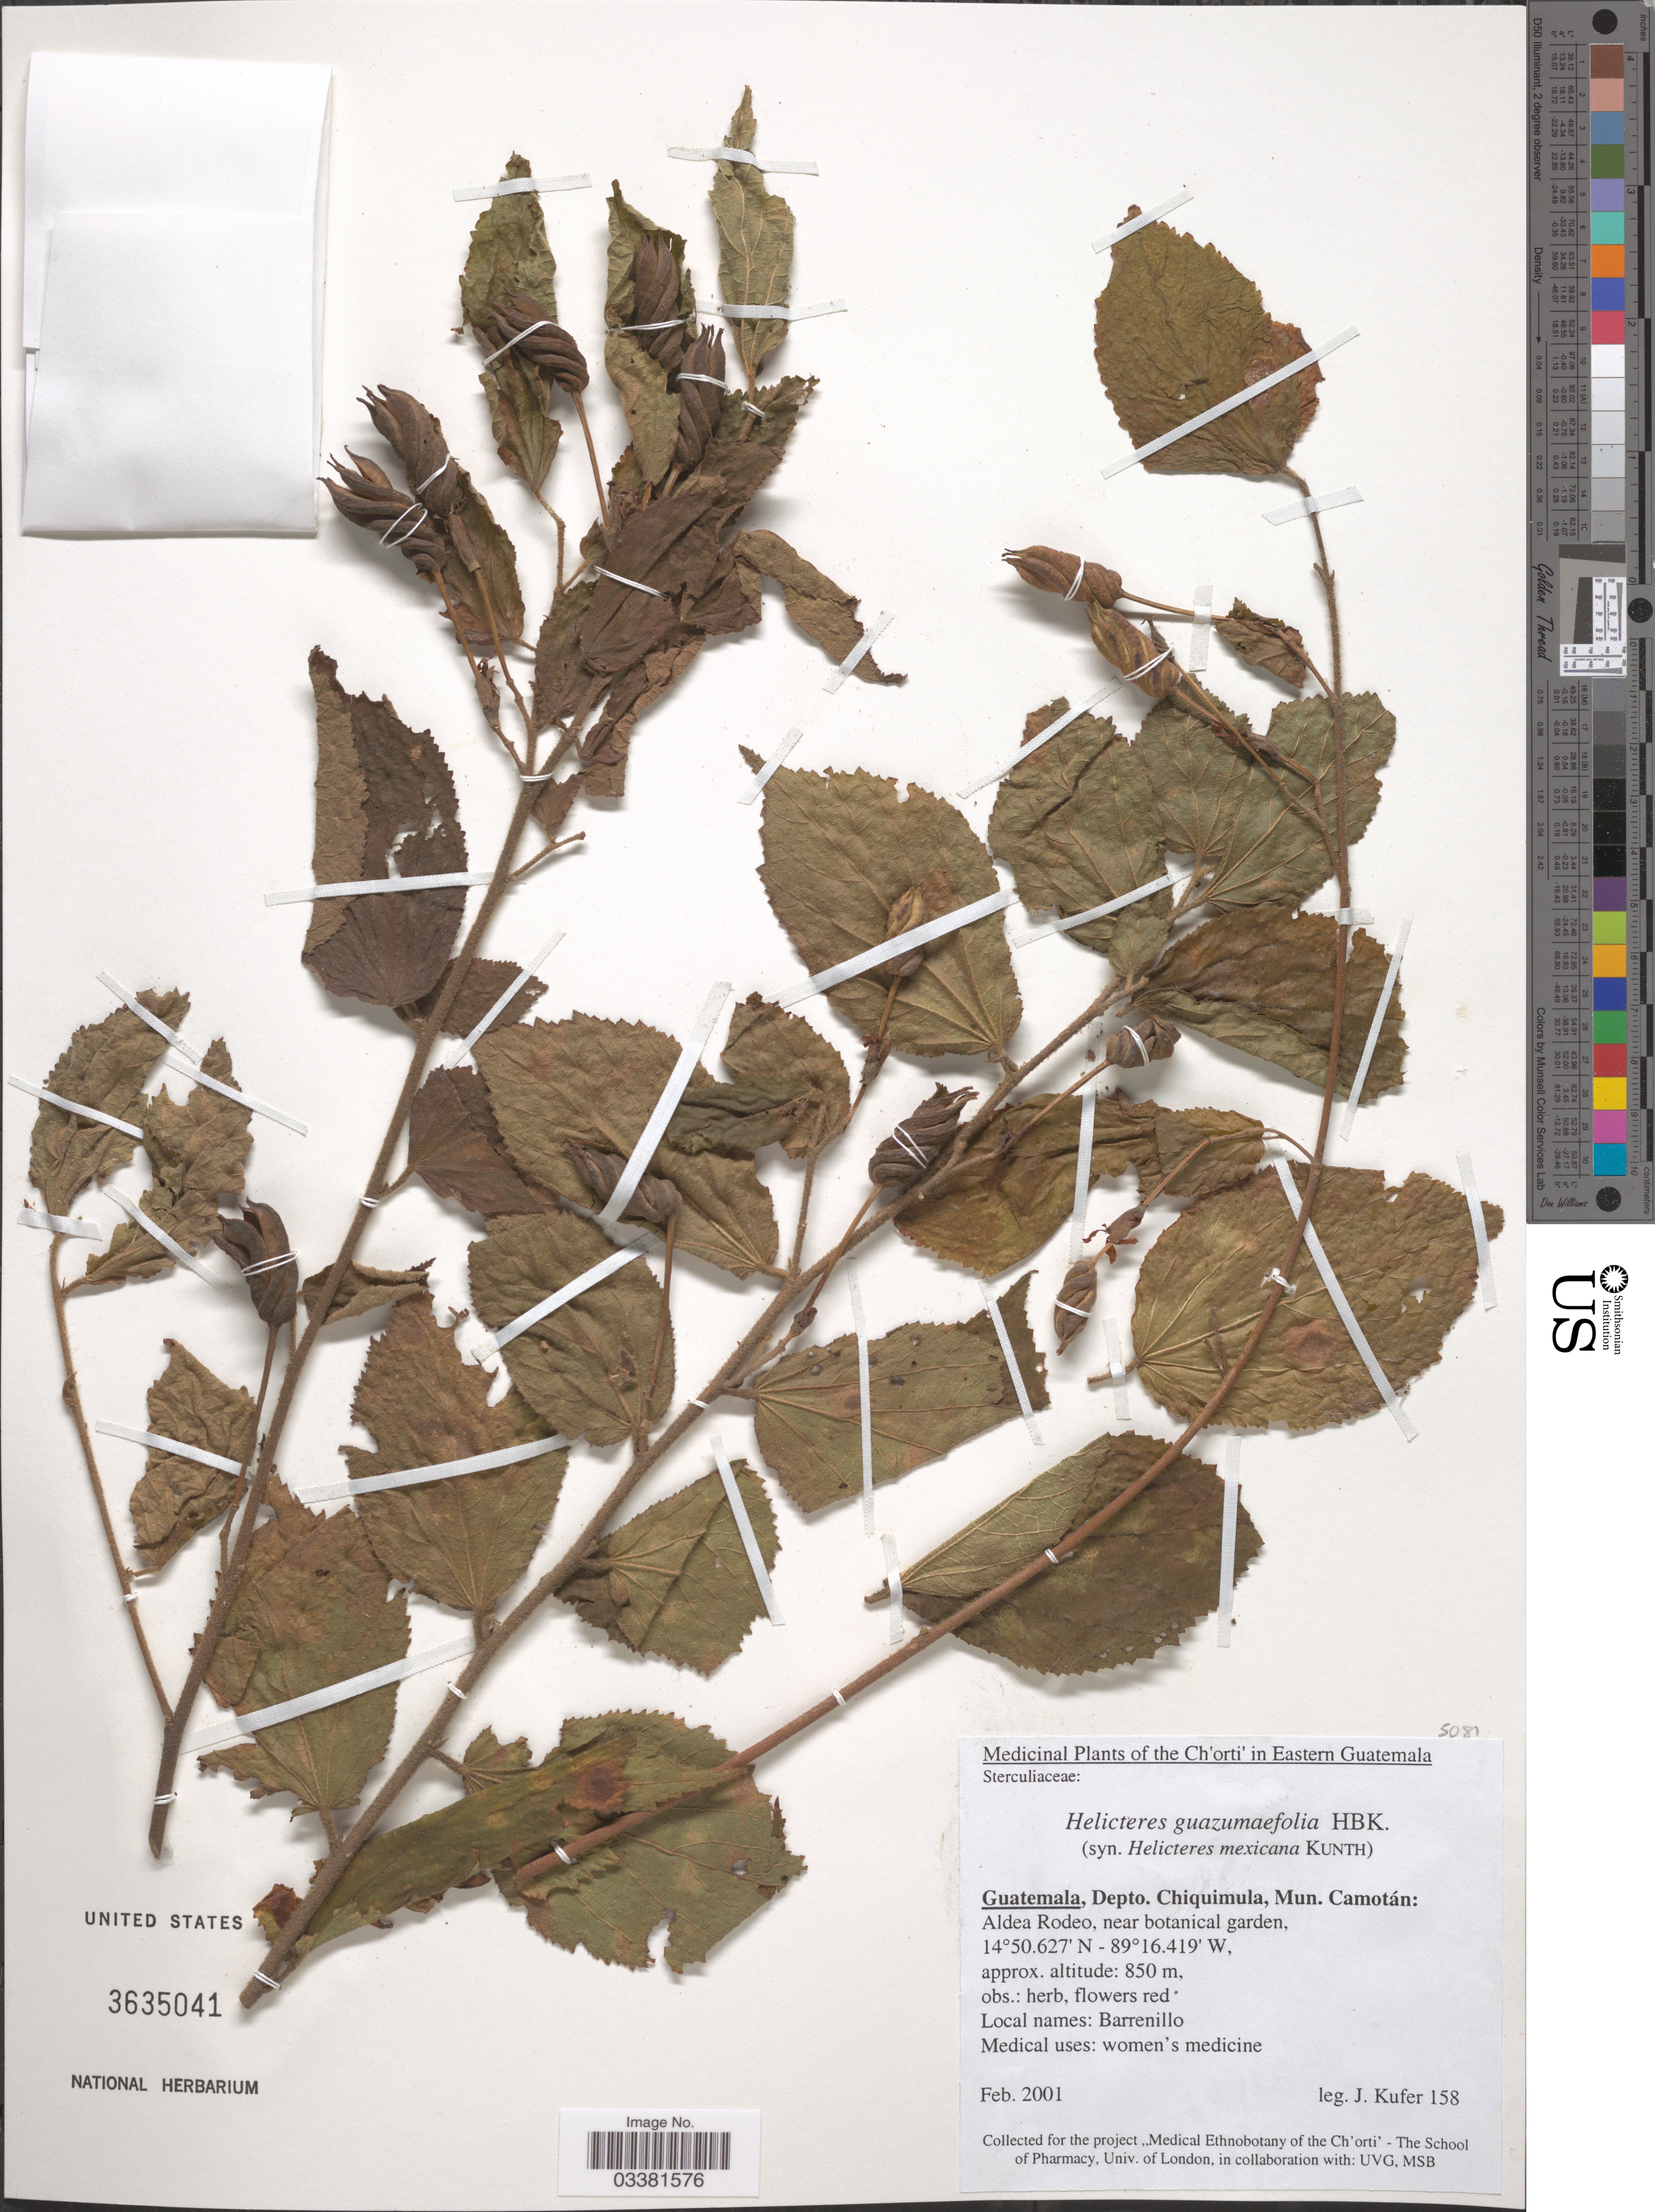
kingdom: Plantae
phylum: Tracheophyta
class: Magnoliopsida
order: Malvales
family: Malvaceae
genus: Helicteres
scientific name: Helicteres guazumifolia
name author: Kunth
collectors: J. Kufer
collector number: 158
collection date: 2001-02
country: Guatemala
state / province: Chiquimula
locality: Depto. Chiquimula, Mun. Camotán: Aldea Rodeo, near botanical garden.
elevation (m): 850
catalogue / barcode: US 3635041